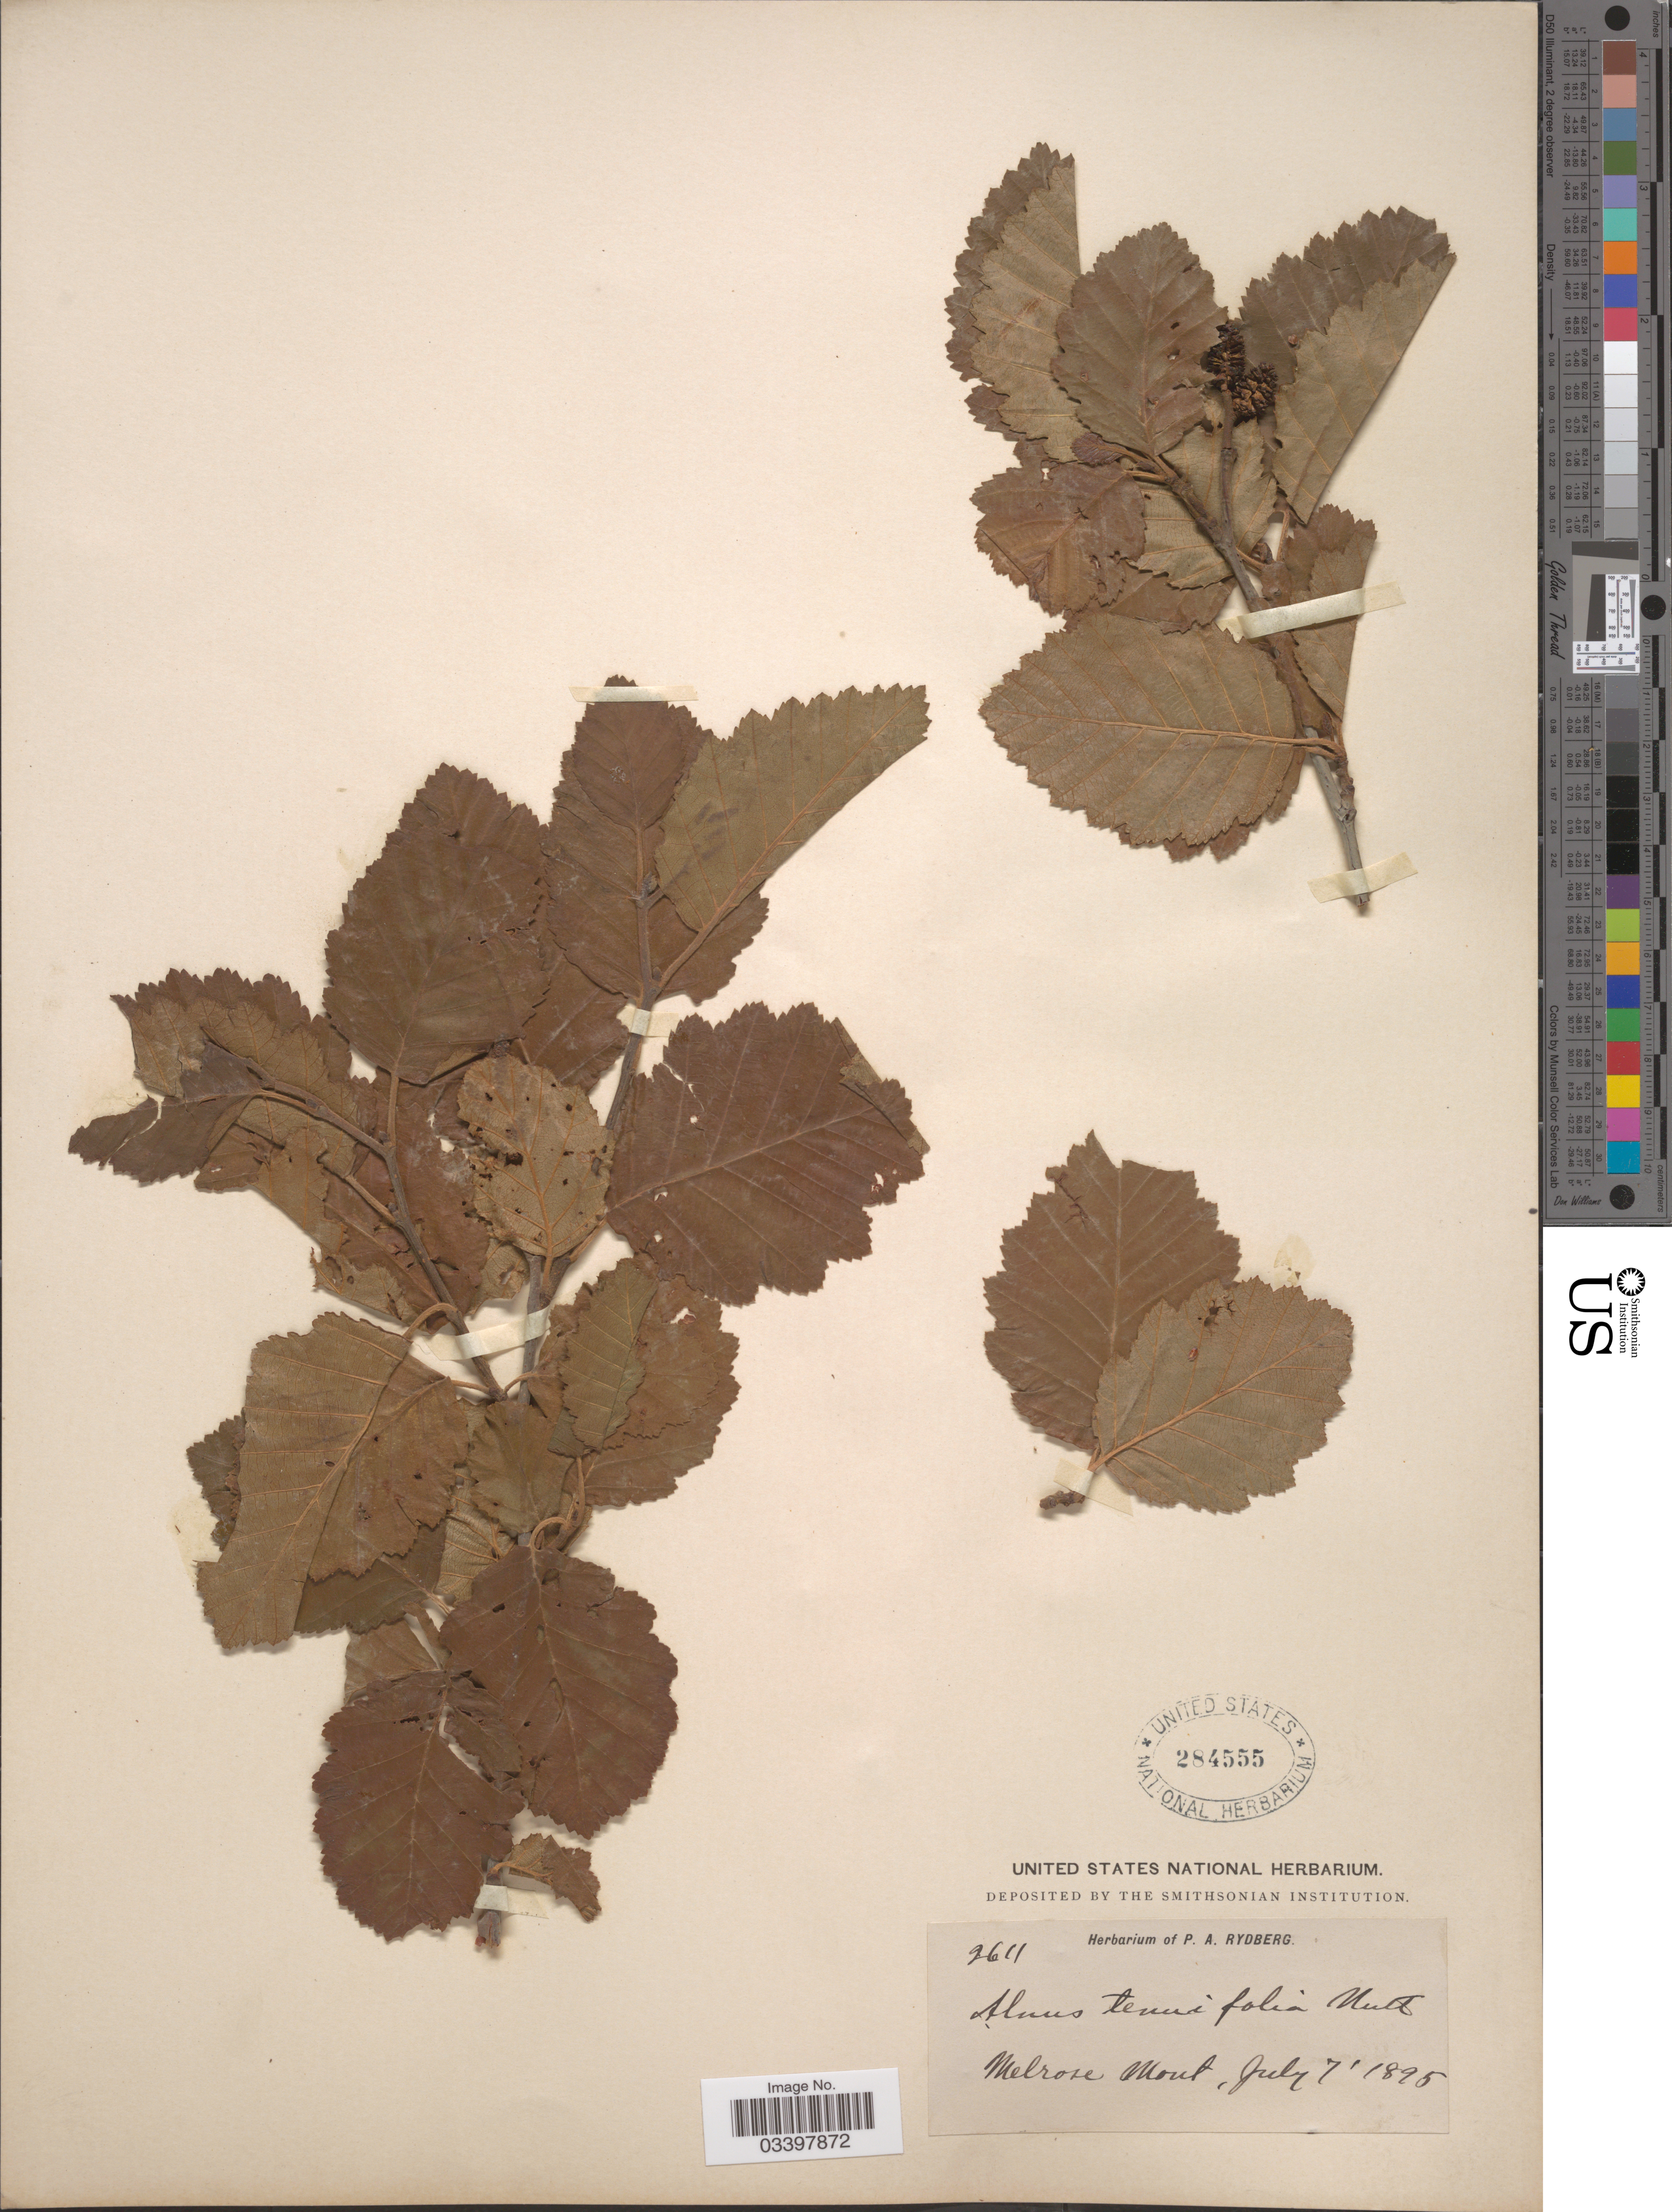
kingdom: Plantae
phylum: Tracheophyta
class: Magnoliopsida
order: Fagales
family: Betulaceae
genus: Alnus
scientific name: Alnus incana subsp. tenuifolia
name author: (Nutt.) Breitung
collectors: ex herb. P. A. Rydberg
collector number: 2611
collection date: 1895-07-07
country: United States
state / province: Montana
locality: Melrose.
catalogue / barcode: US 284555